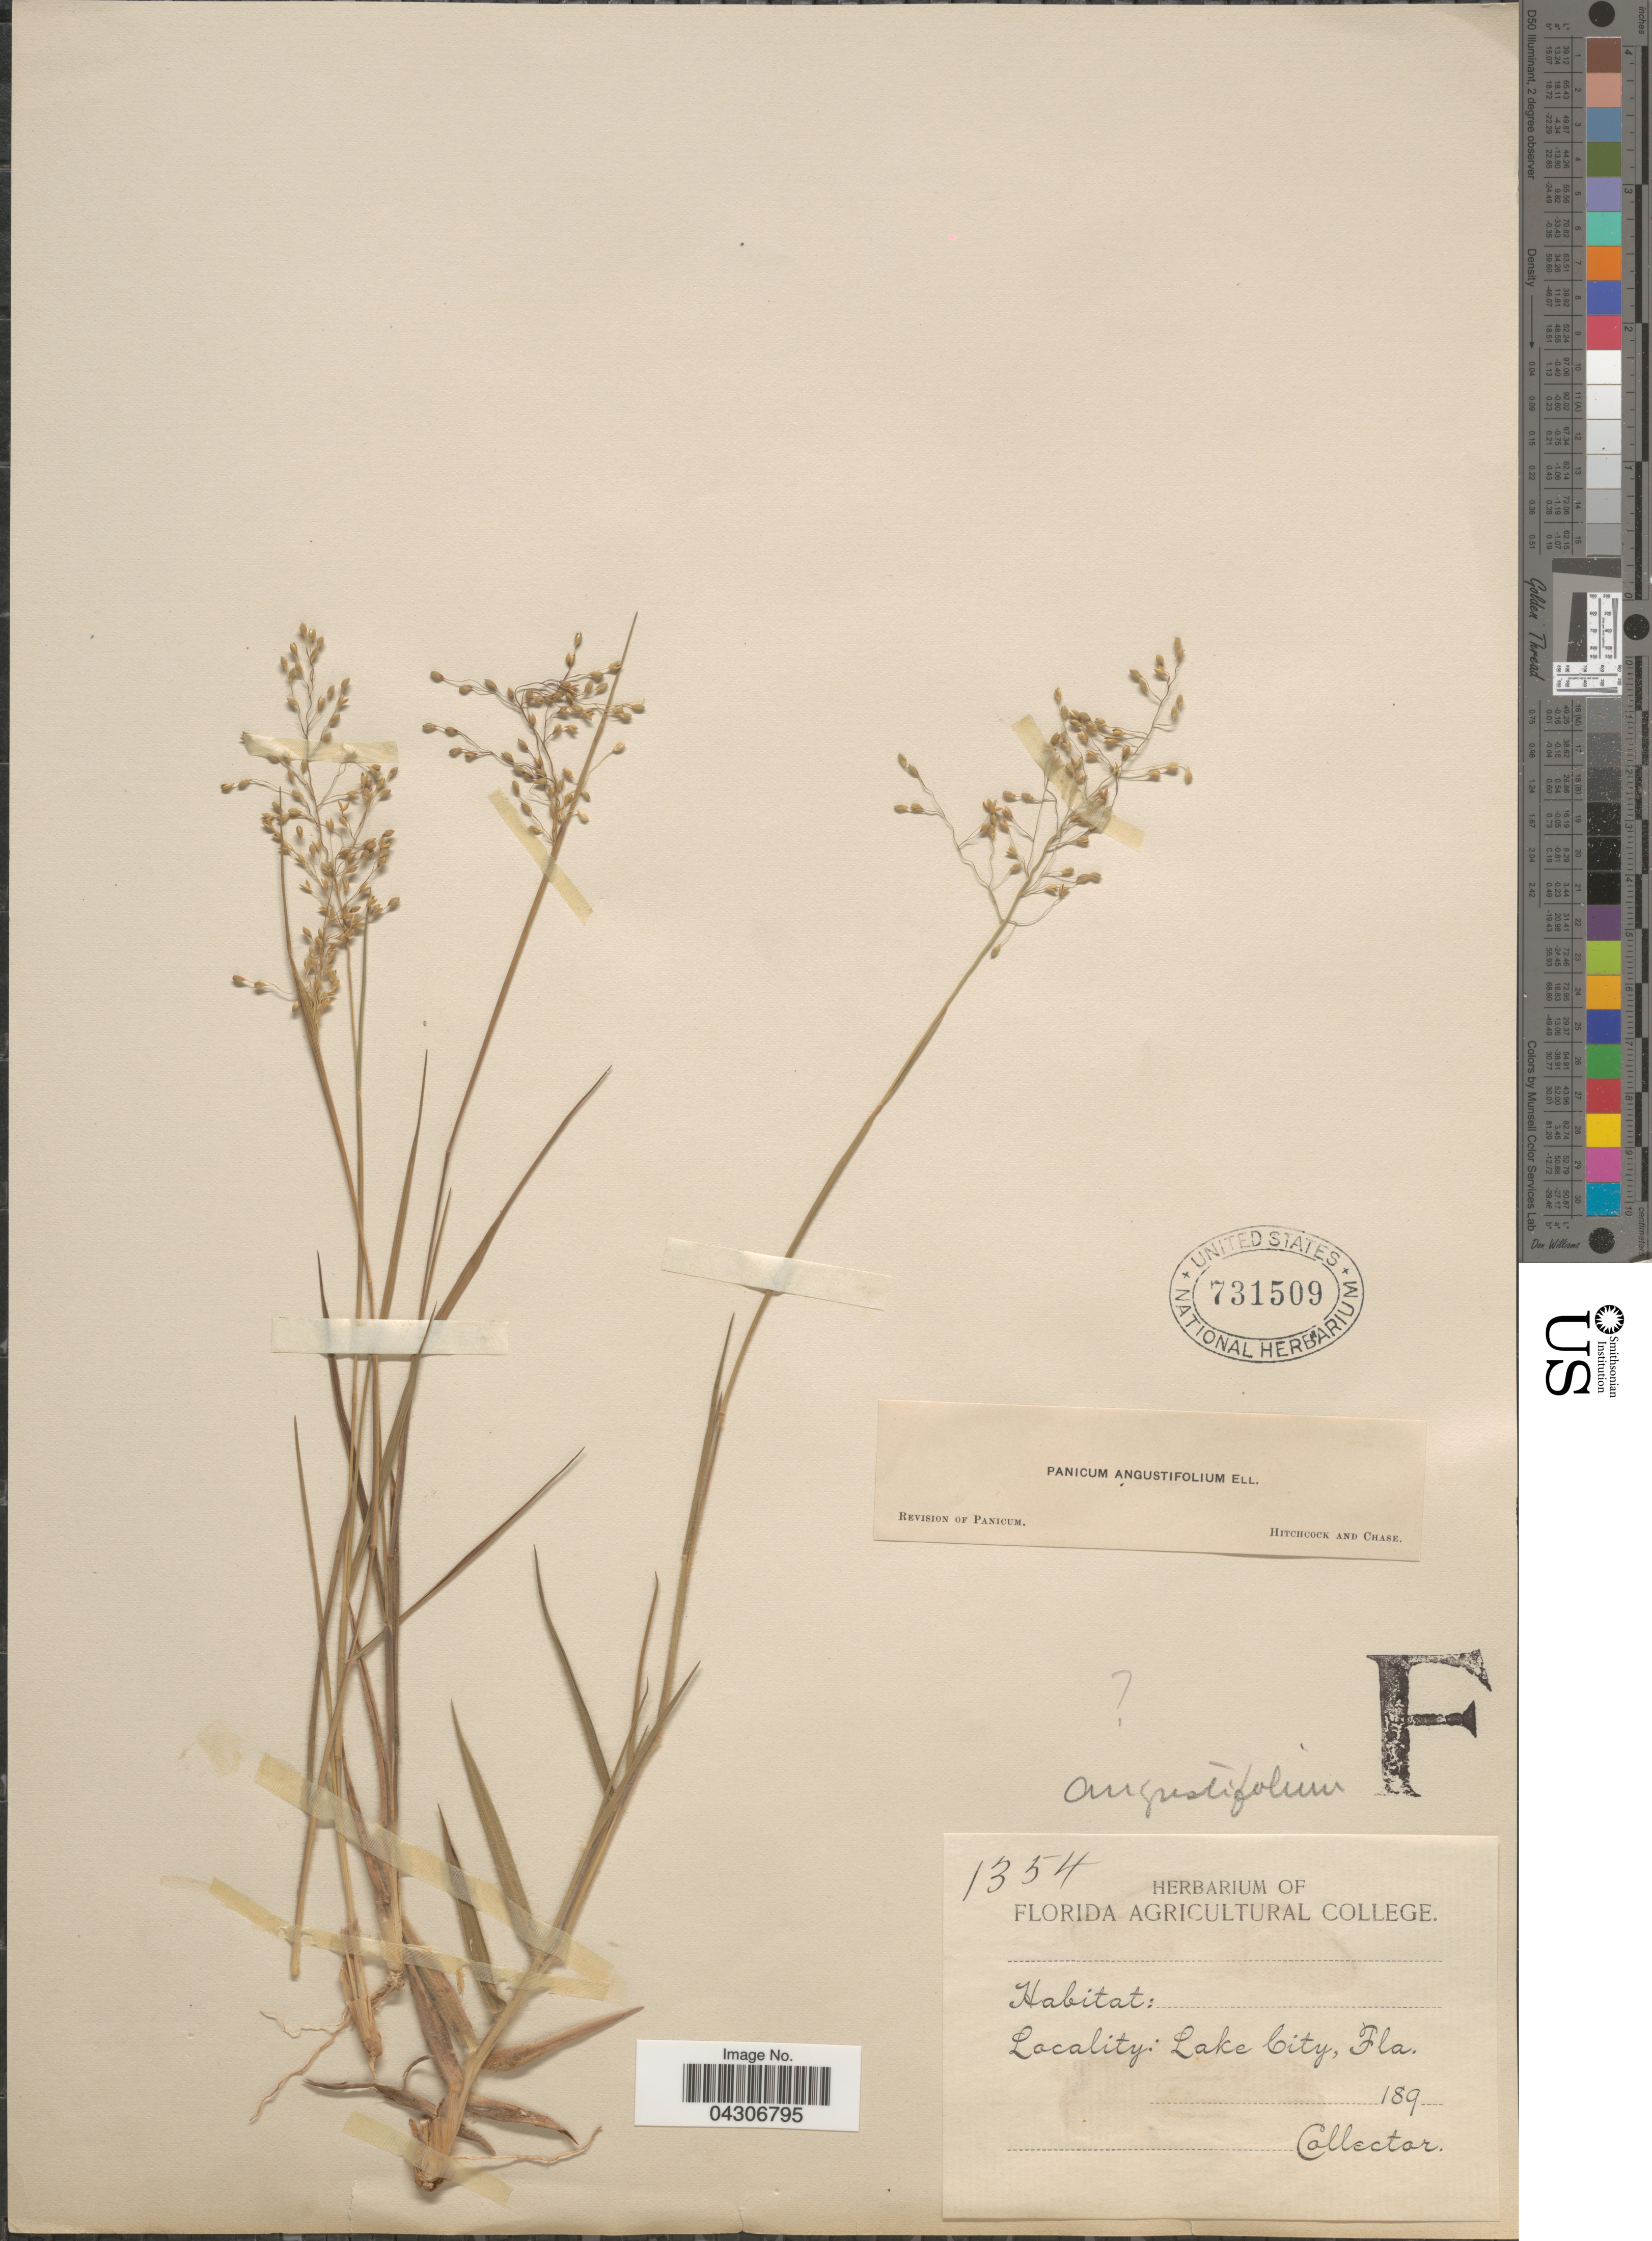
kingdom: Plantae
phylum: Tracheophyta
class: Liliopsida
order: Poales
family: Poaceae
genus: Dichanthelium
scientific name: Dichanthelium aciculare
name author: (Desv. ex Poir.) Gould & C.A. Clark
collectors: ex herb. Agricultural College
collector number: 1354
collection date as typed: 189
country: United States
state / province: Florida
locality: Lake City.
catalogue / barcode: US 731509